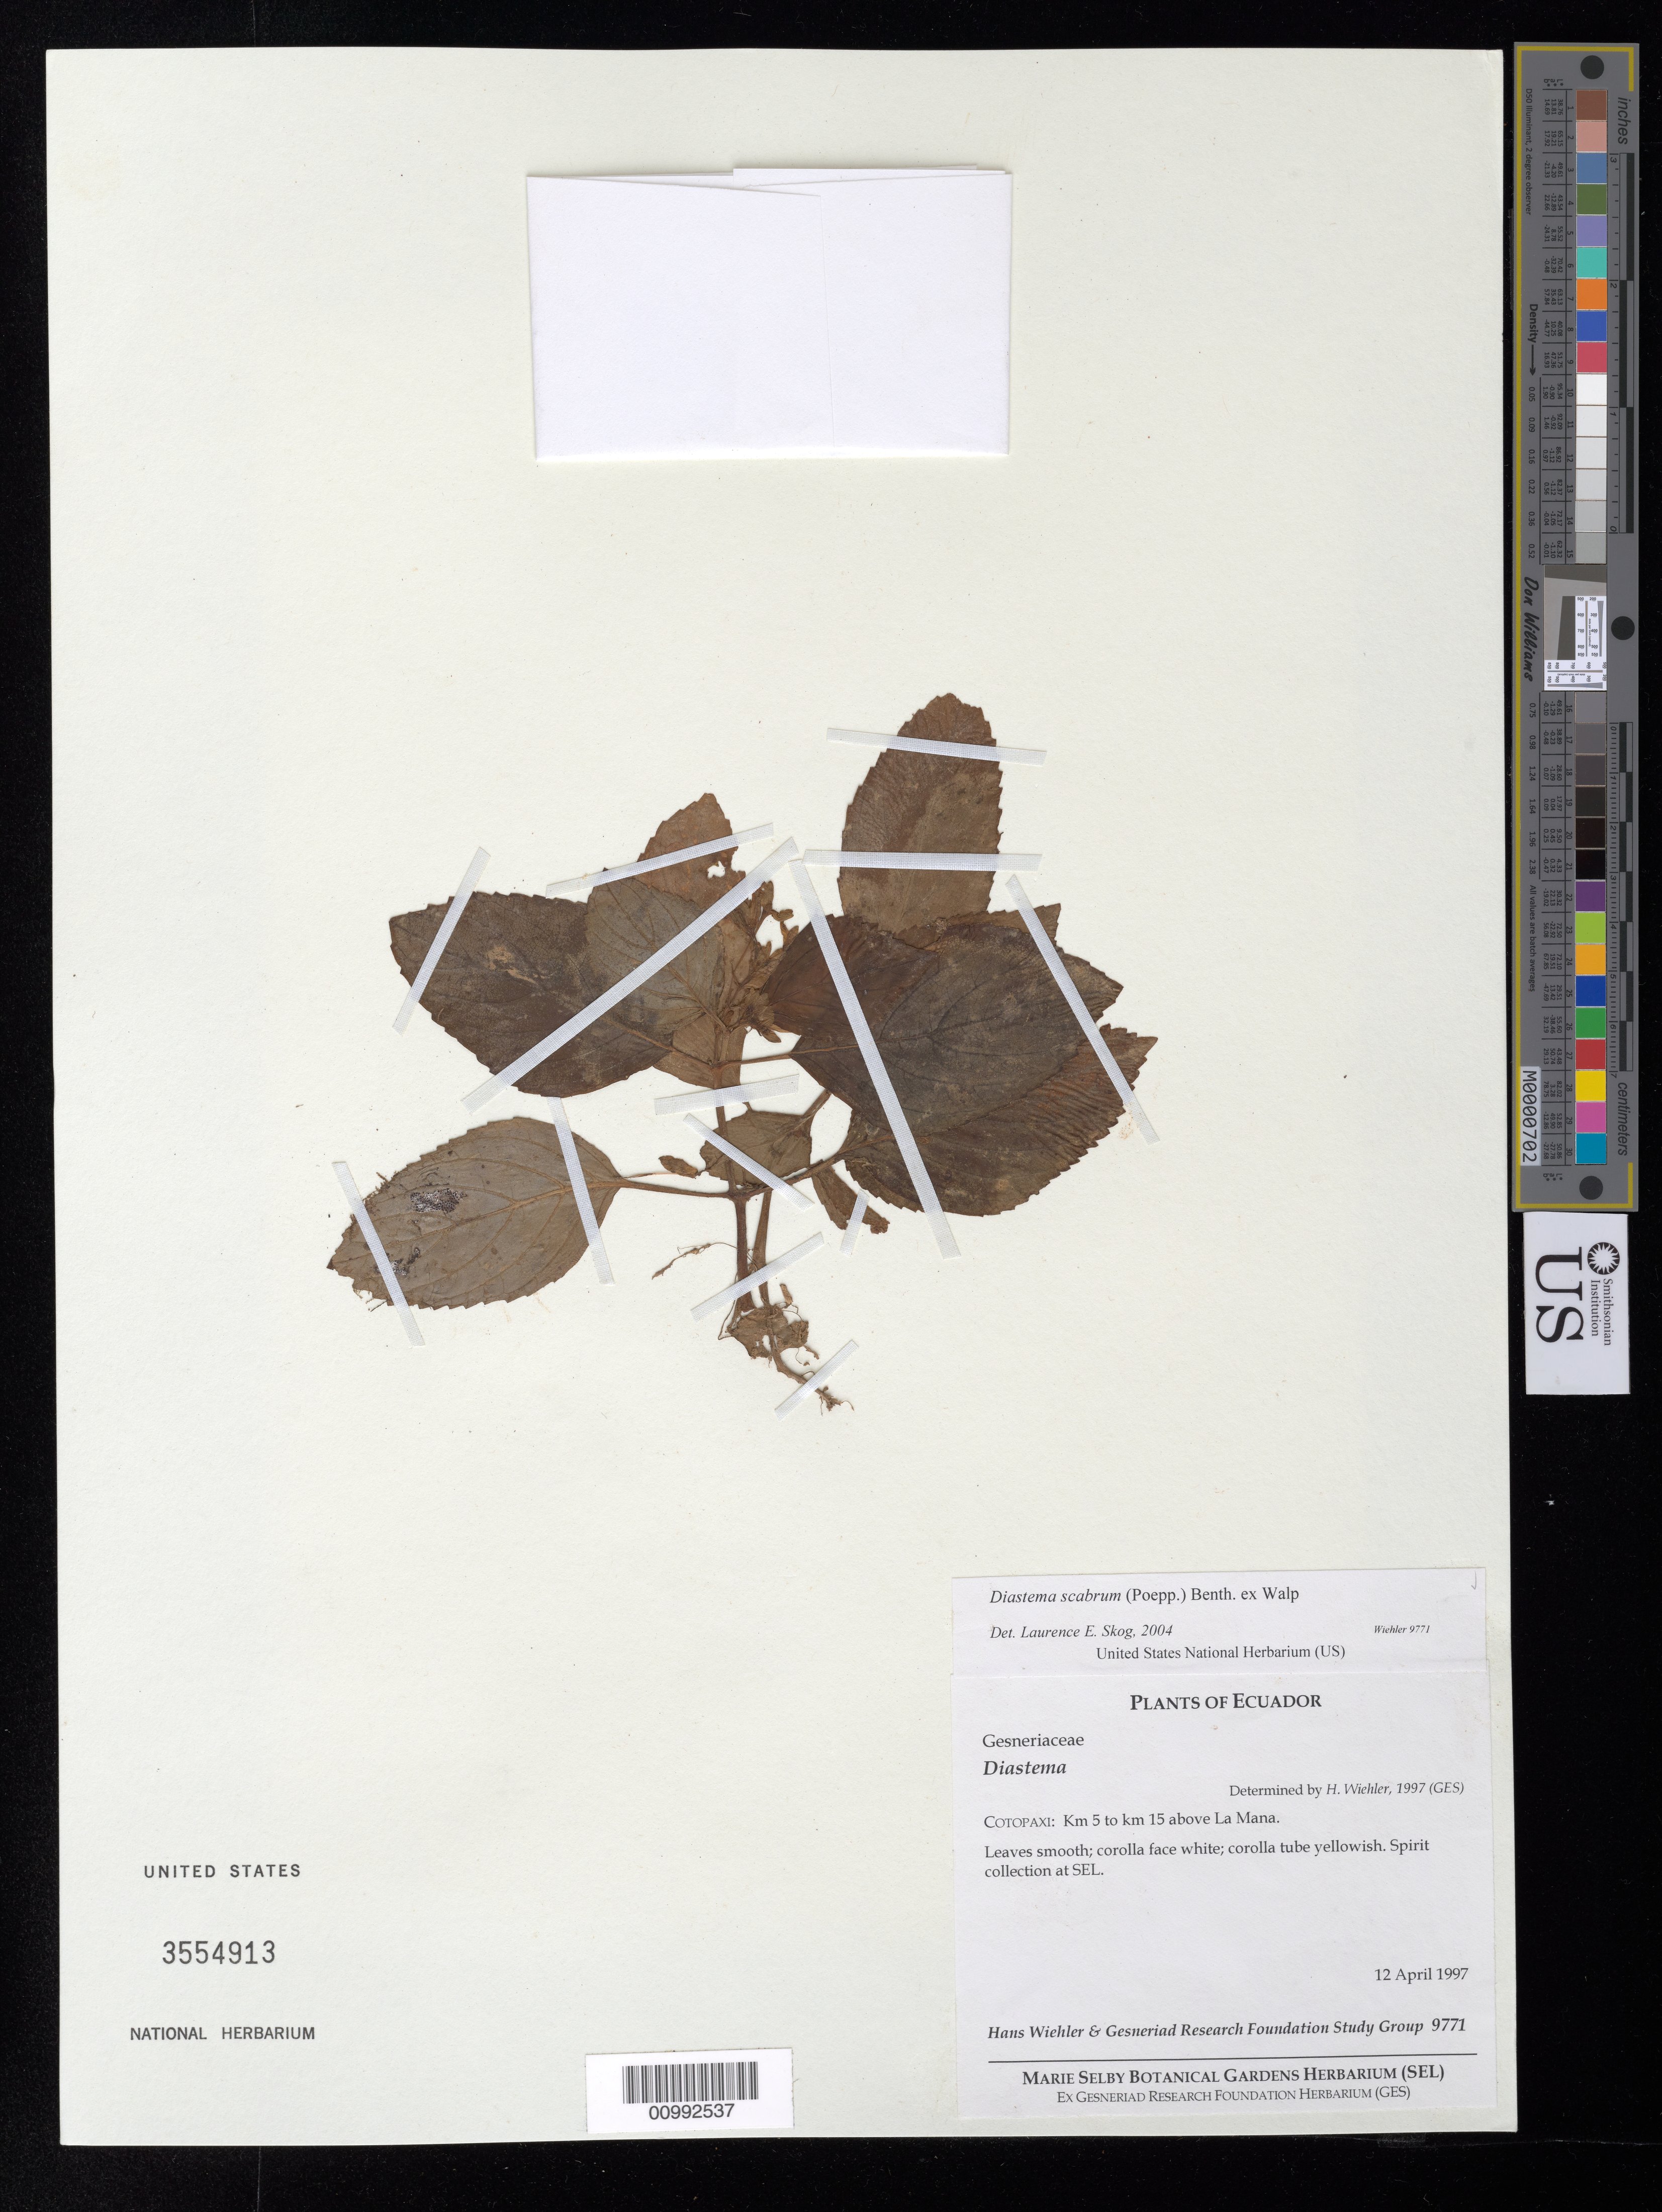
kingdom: Plantae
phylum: Tracheophyta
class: Magnoliopsida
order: Lamiales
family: Gesneriaceae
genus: Diastema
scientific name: Diastema scabrum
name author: (Poepp.) Benth. ex Walp.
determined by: Skog, Laurence E.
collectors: H. J. Wiehler & GRF Study Group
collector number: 9771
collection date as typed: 12 Apr 1997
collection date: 1997-04-12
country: Ecuador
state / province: Cotopaxi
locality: Cotopaxi: km 5 to km 15 above La Mana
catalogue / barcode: US 3554913